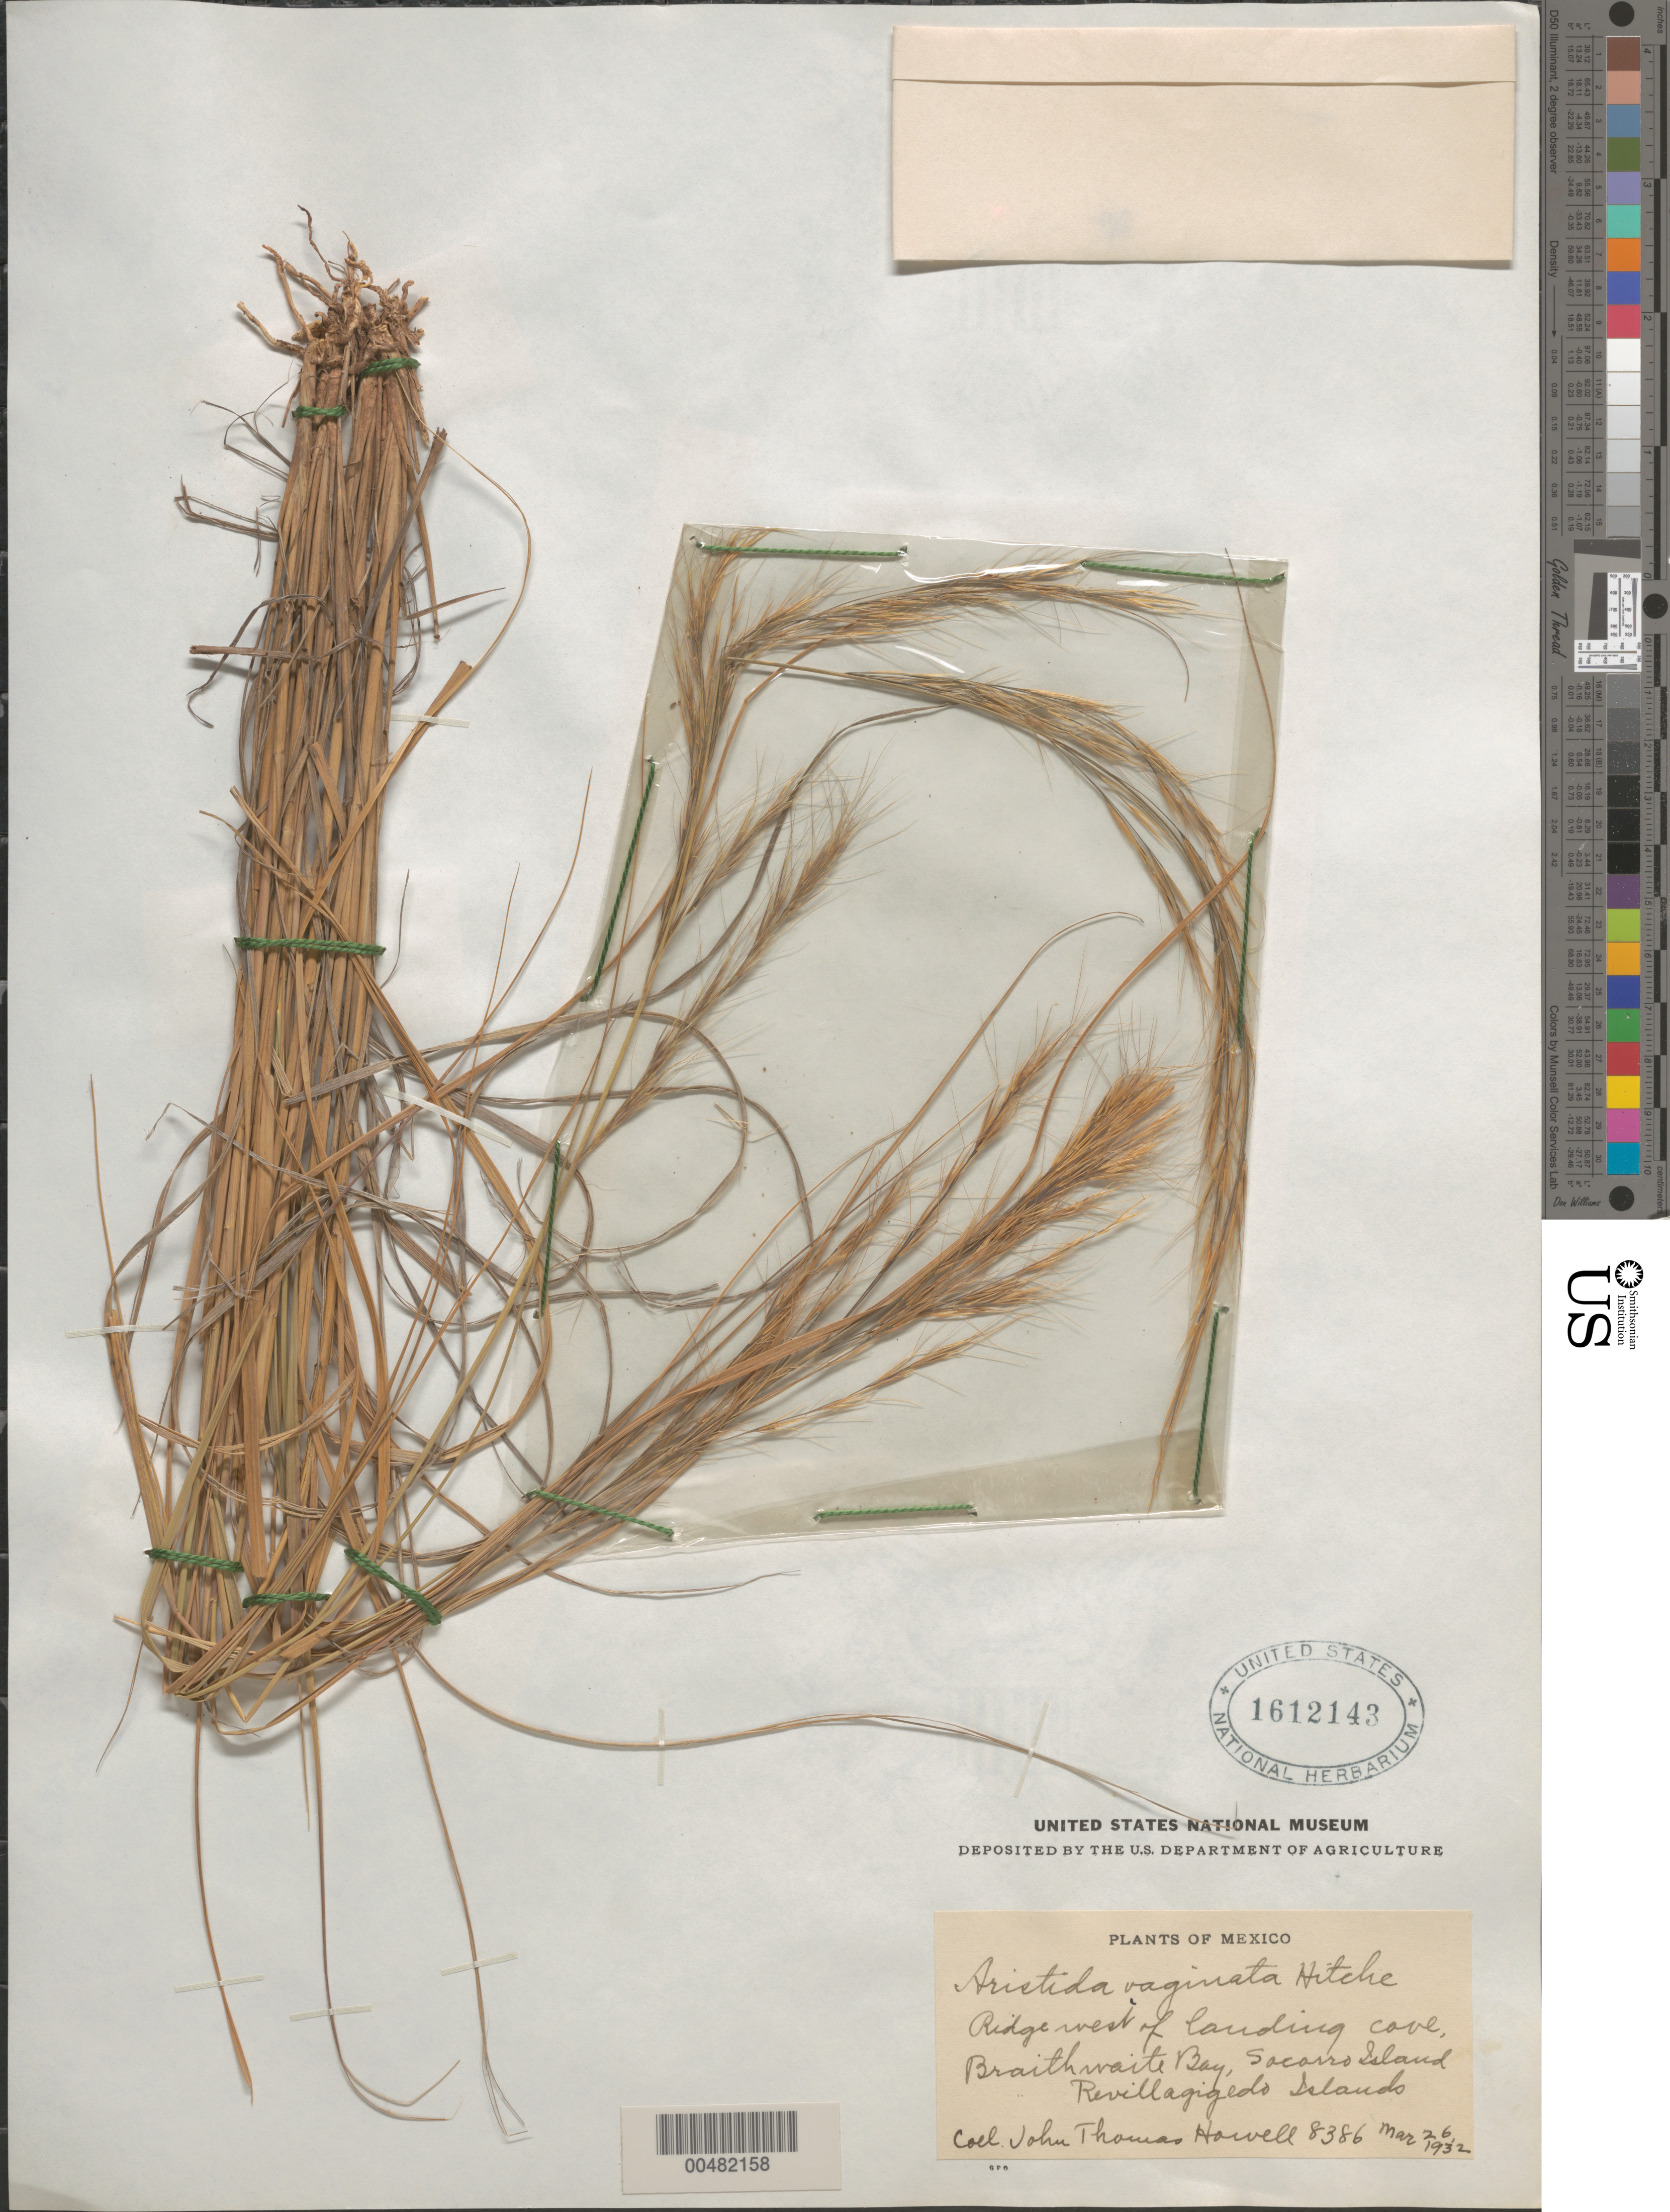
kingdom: Plantae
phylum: Tracheophyta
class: Liliopsida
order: Poales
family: Poaceae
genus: Aristida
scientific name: Aristida vaginata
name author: Hitchc.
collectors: J. T. Howell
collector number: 8386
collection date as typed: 26 Mar 1932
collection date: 1932-03-26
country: Mexico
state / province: Colima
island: Socorro Island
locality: Ridge W of Landing Cove, Braithwaite Bay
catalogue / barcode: US 1612143